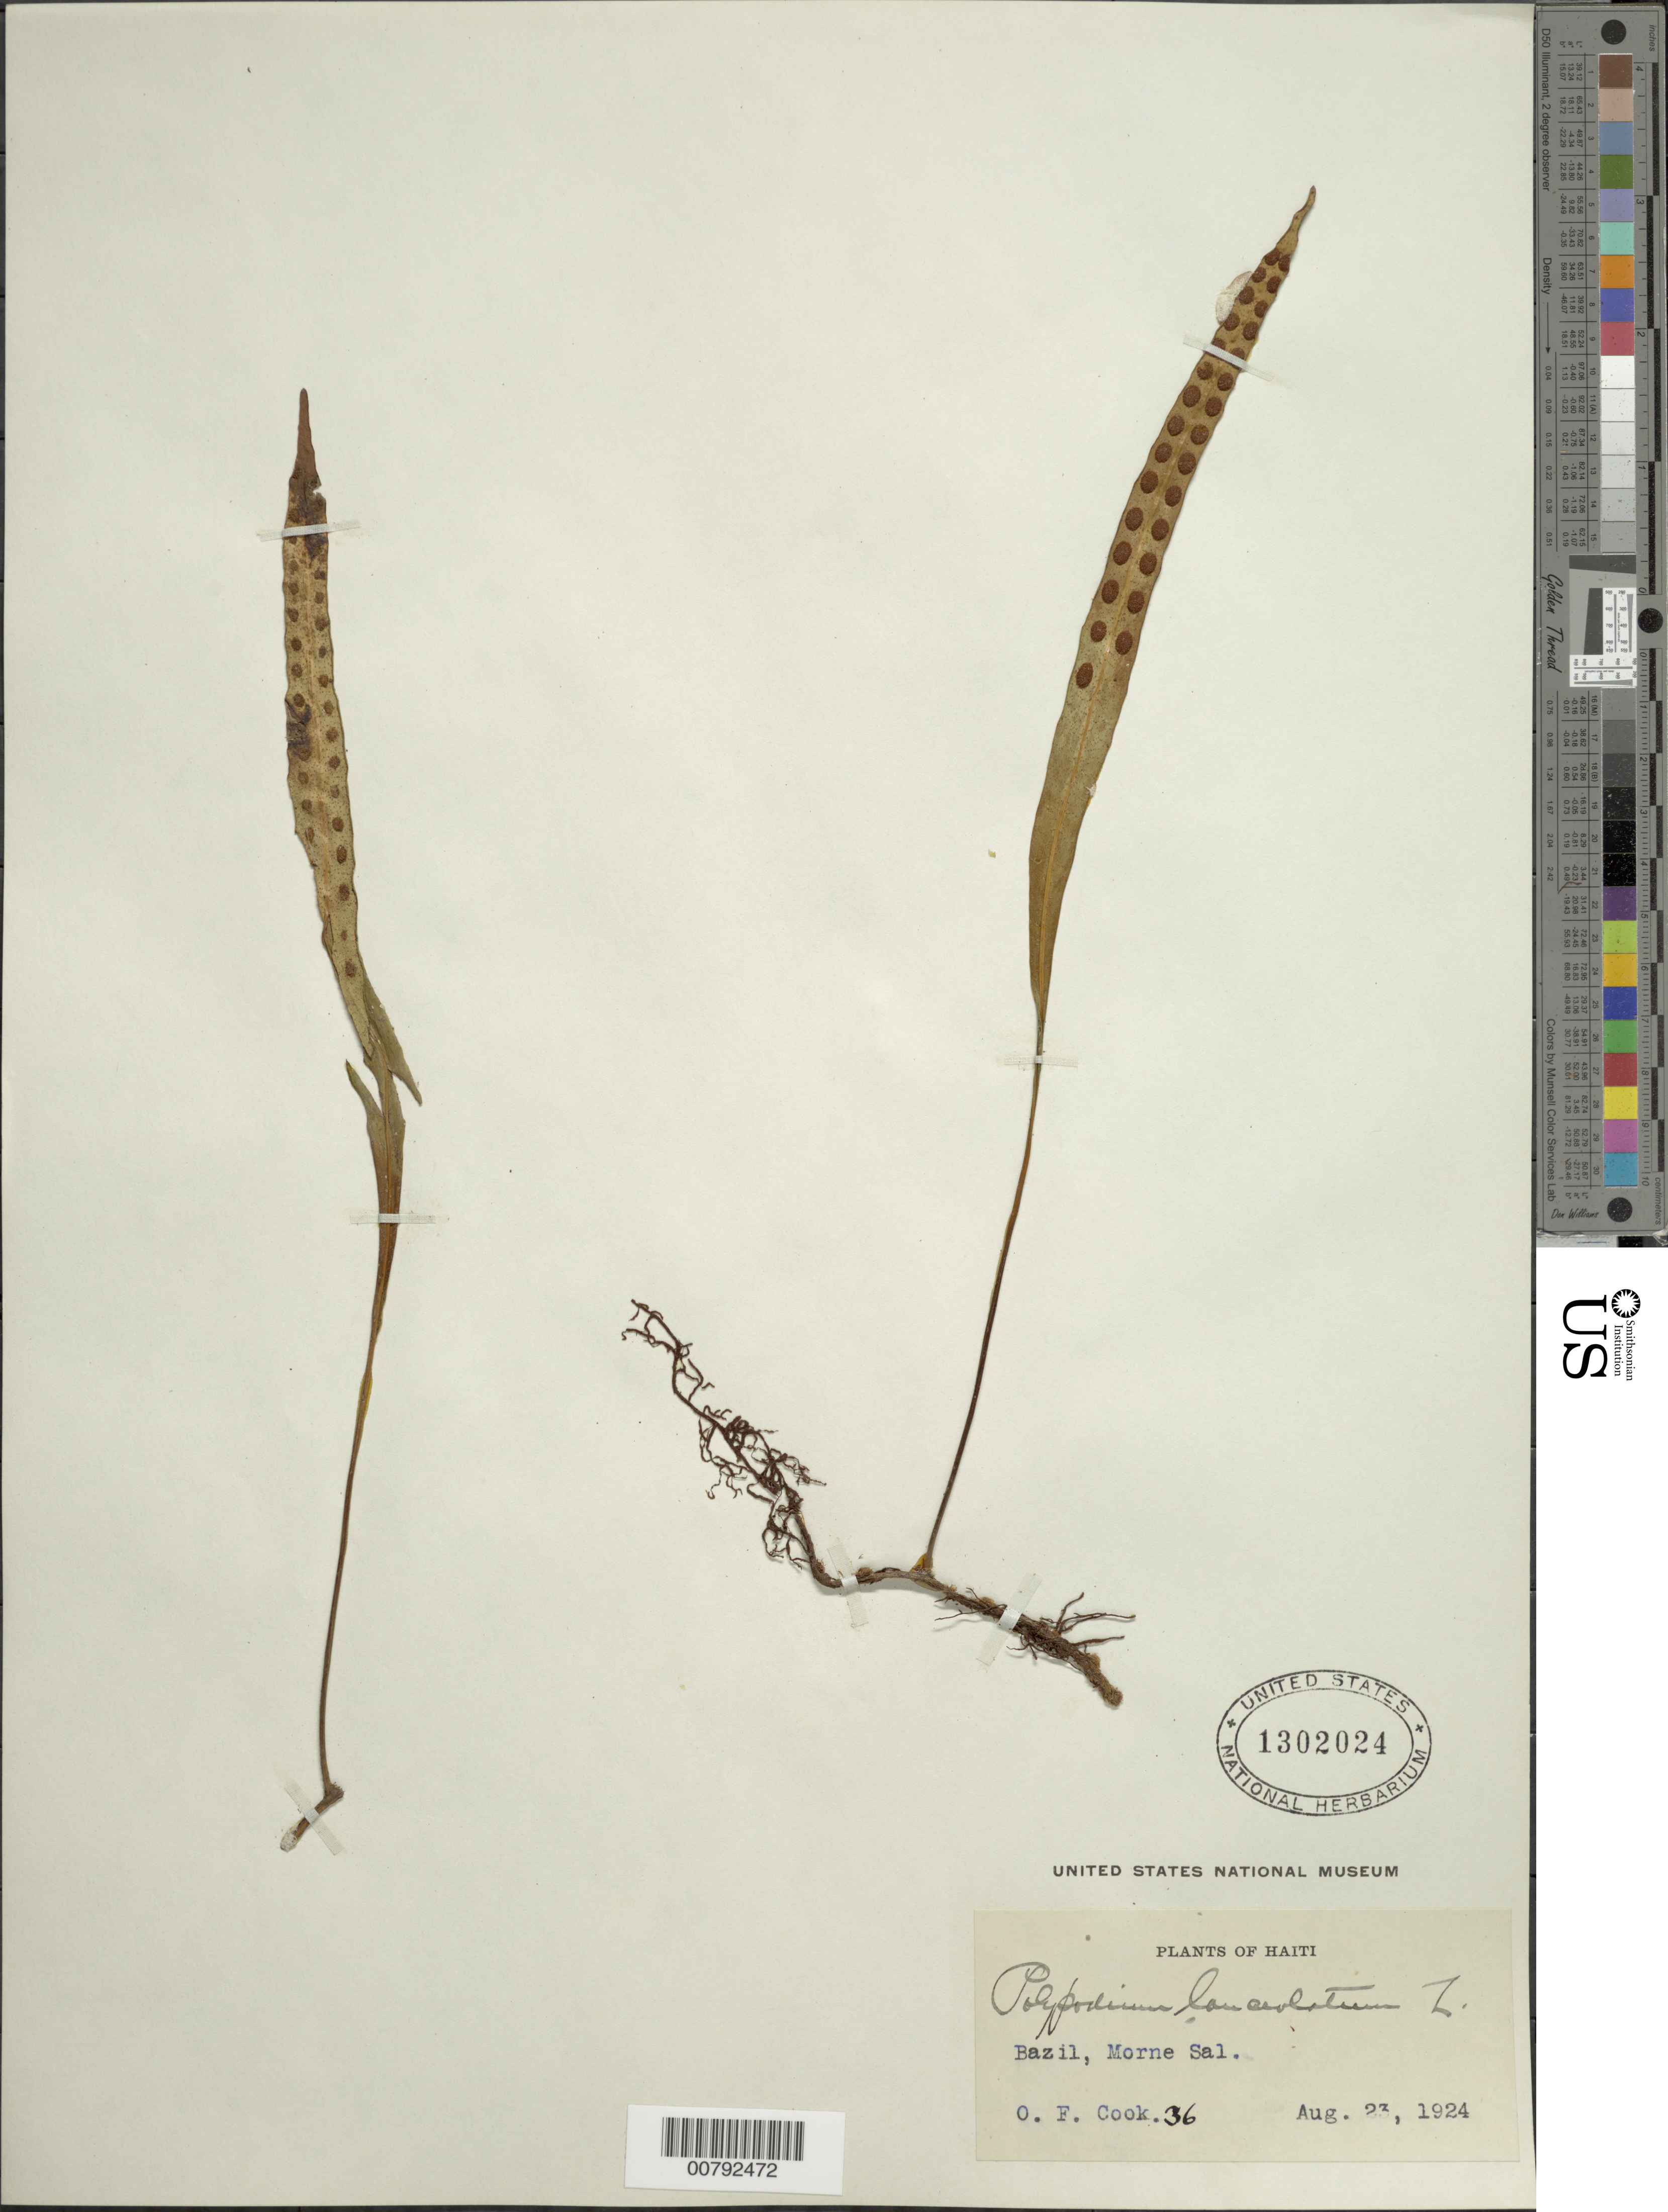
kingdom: Plantae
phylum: Tracheophyta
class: Polypodiopsida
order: Polypodiales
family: Polypodiaceae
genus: Pleopeltis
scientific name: Pleopeltis marginata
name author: A.R. Sm. & Tejero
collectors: O. F. Cook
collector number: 36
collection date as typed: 23 Aug 1924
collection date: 1924-08-23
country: Haiti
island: Hispaniola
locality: Bazil, Morne Sal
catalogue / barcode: US 1302024